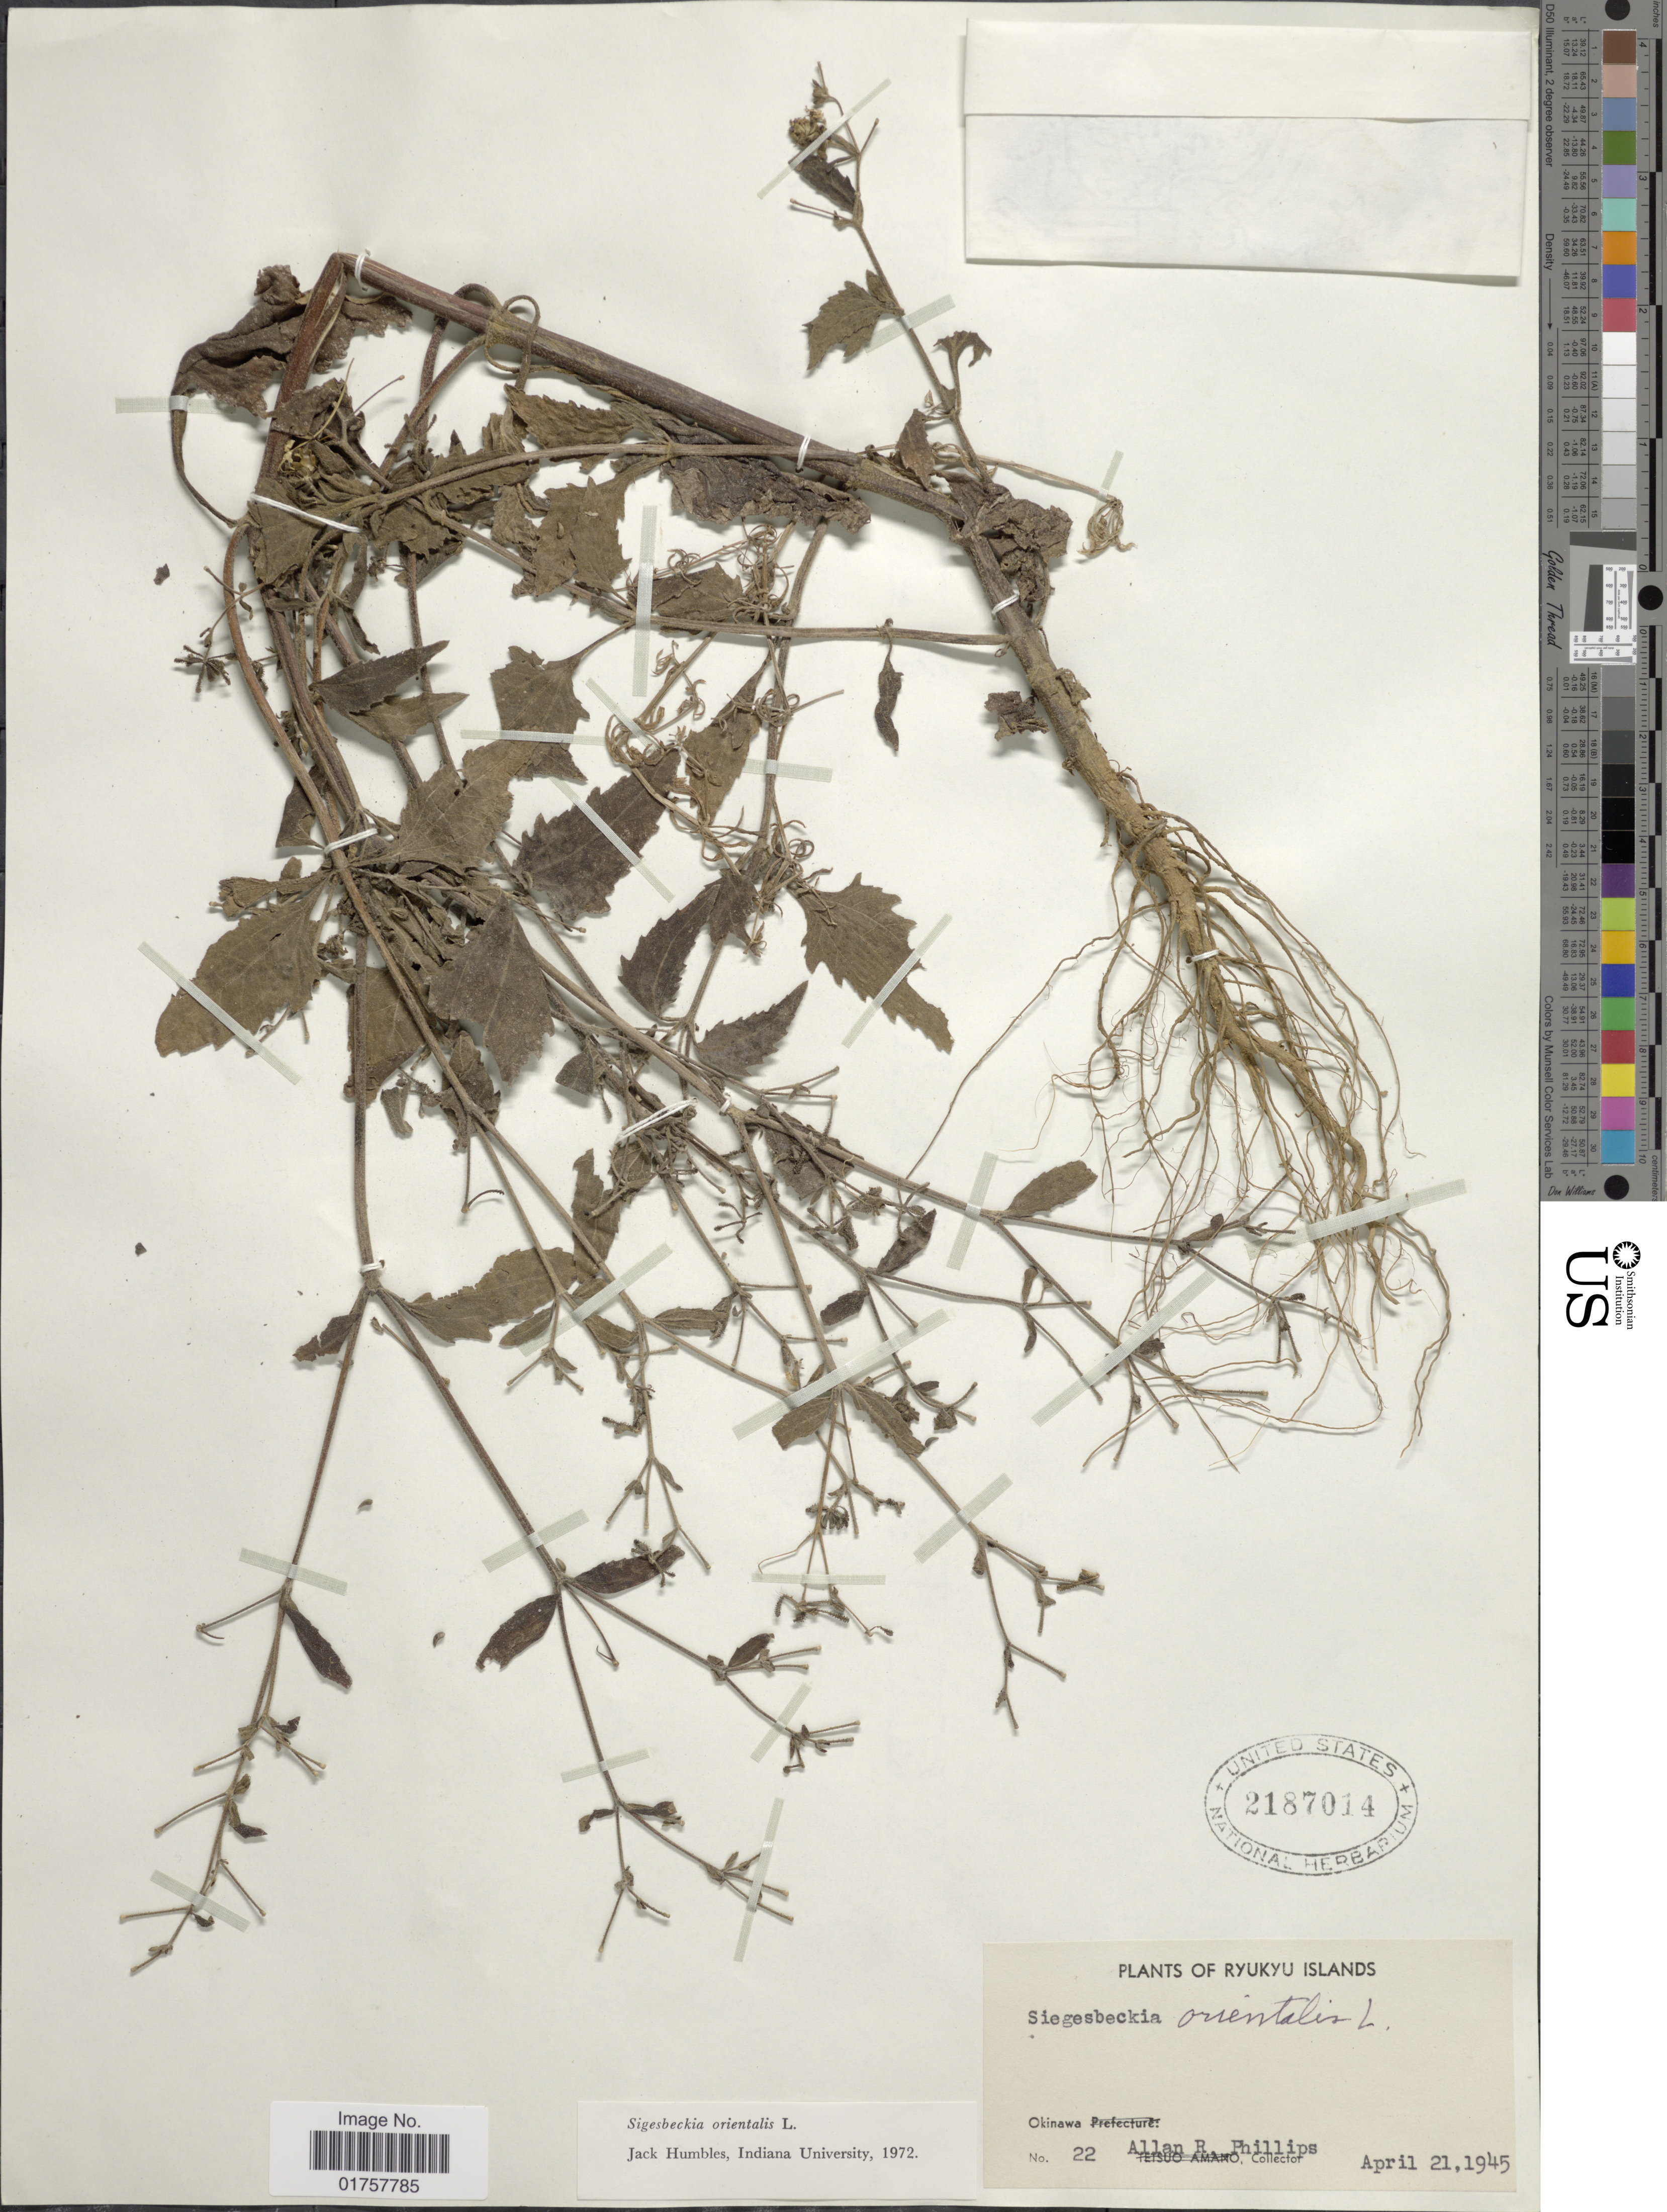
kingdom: Plantae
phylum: Tracheophyta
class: Magnoliopsida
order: Asterales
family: Asteraceae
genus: Sigesbeckia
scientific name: Sigesbeckia orientalis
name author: L.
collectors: A. R. Phillips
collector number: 22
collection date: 1945-04-21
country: Japan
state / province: Okinawa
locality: Ryukyu Islands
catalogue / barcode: US 2187014